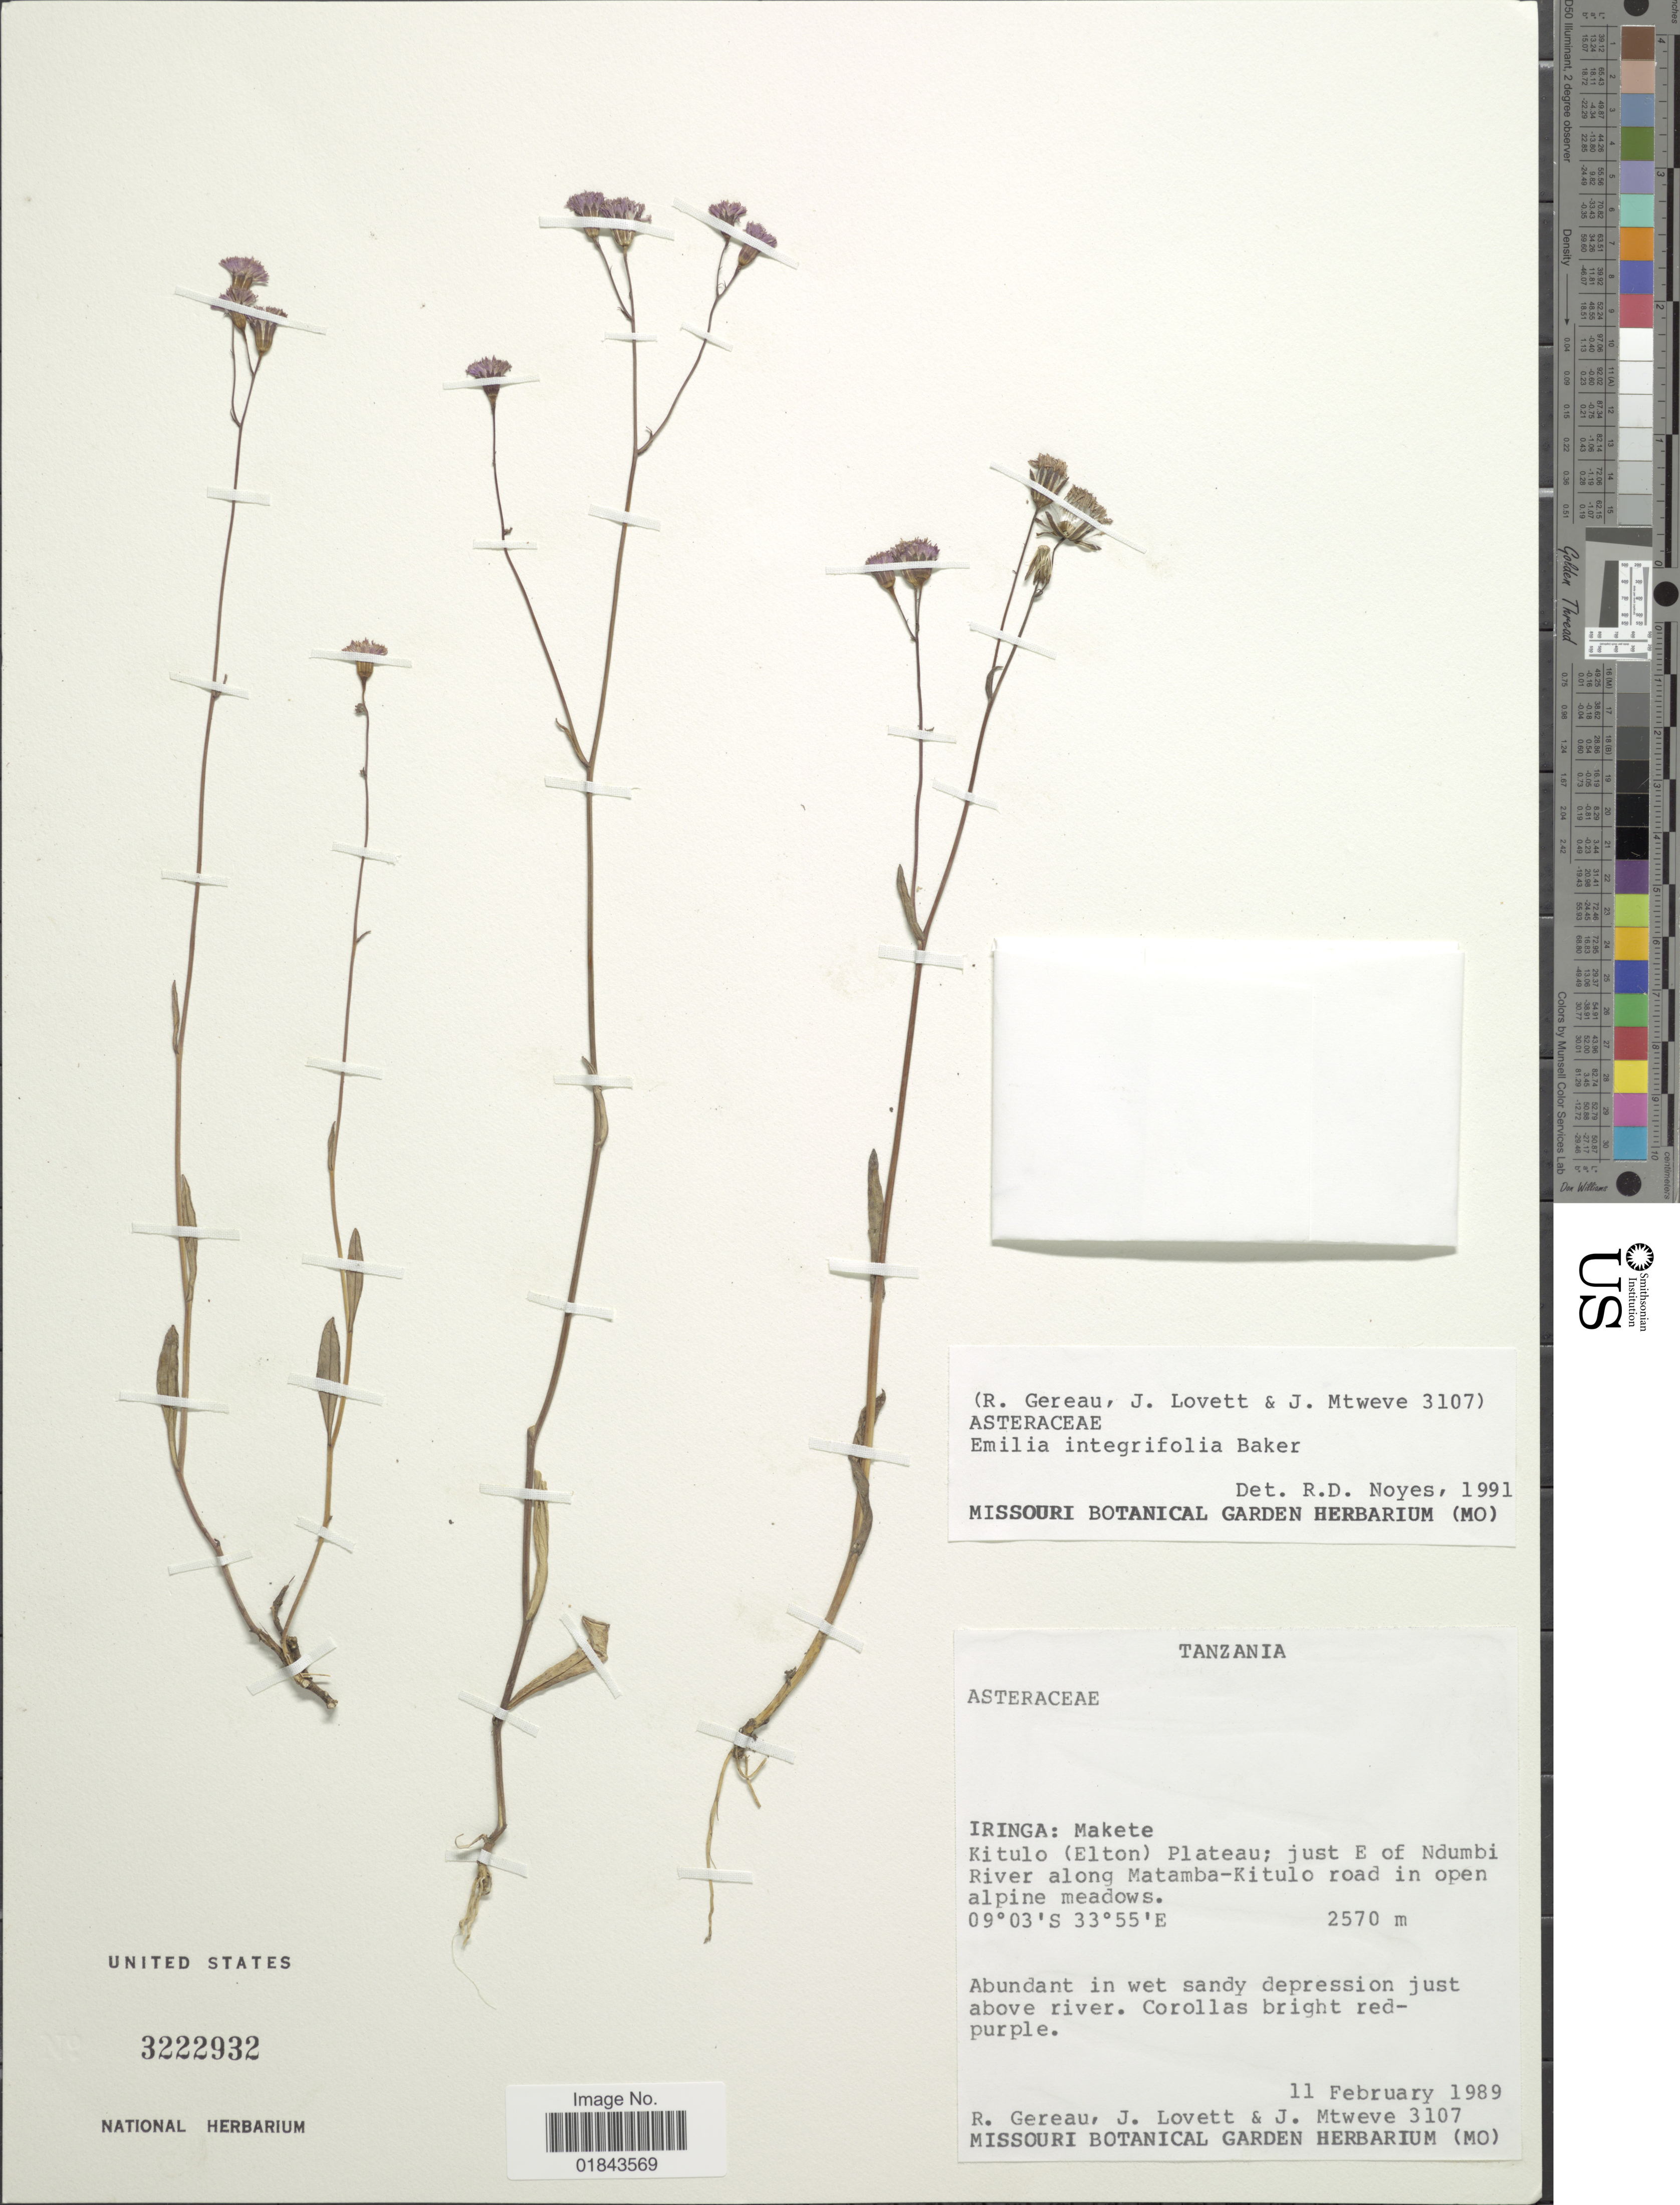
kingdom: Plantae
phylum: Tracheophyta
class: Magnoliopsida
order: Asterales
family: Asteraceae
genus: Emilia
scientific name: Emilia integrifolia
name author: Baker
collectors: R. Gereau, J. Lovett & J. Mtweve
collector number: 3107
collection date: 1989-02-11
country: Tanzania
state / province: Iringa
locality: Iringa: Makete, Kitulo (Elton) Plateau, just E of Ndumbi River along Matamba-Kitulo roiad in open alpine meadows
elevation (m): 2570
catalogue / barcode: US 3222932